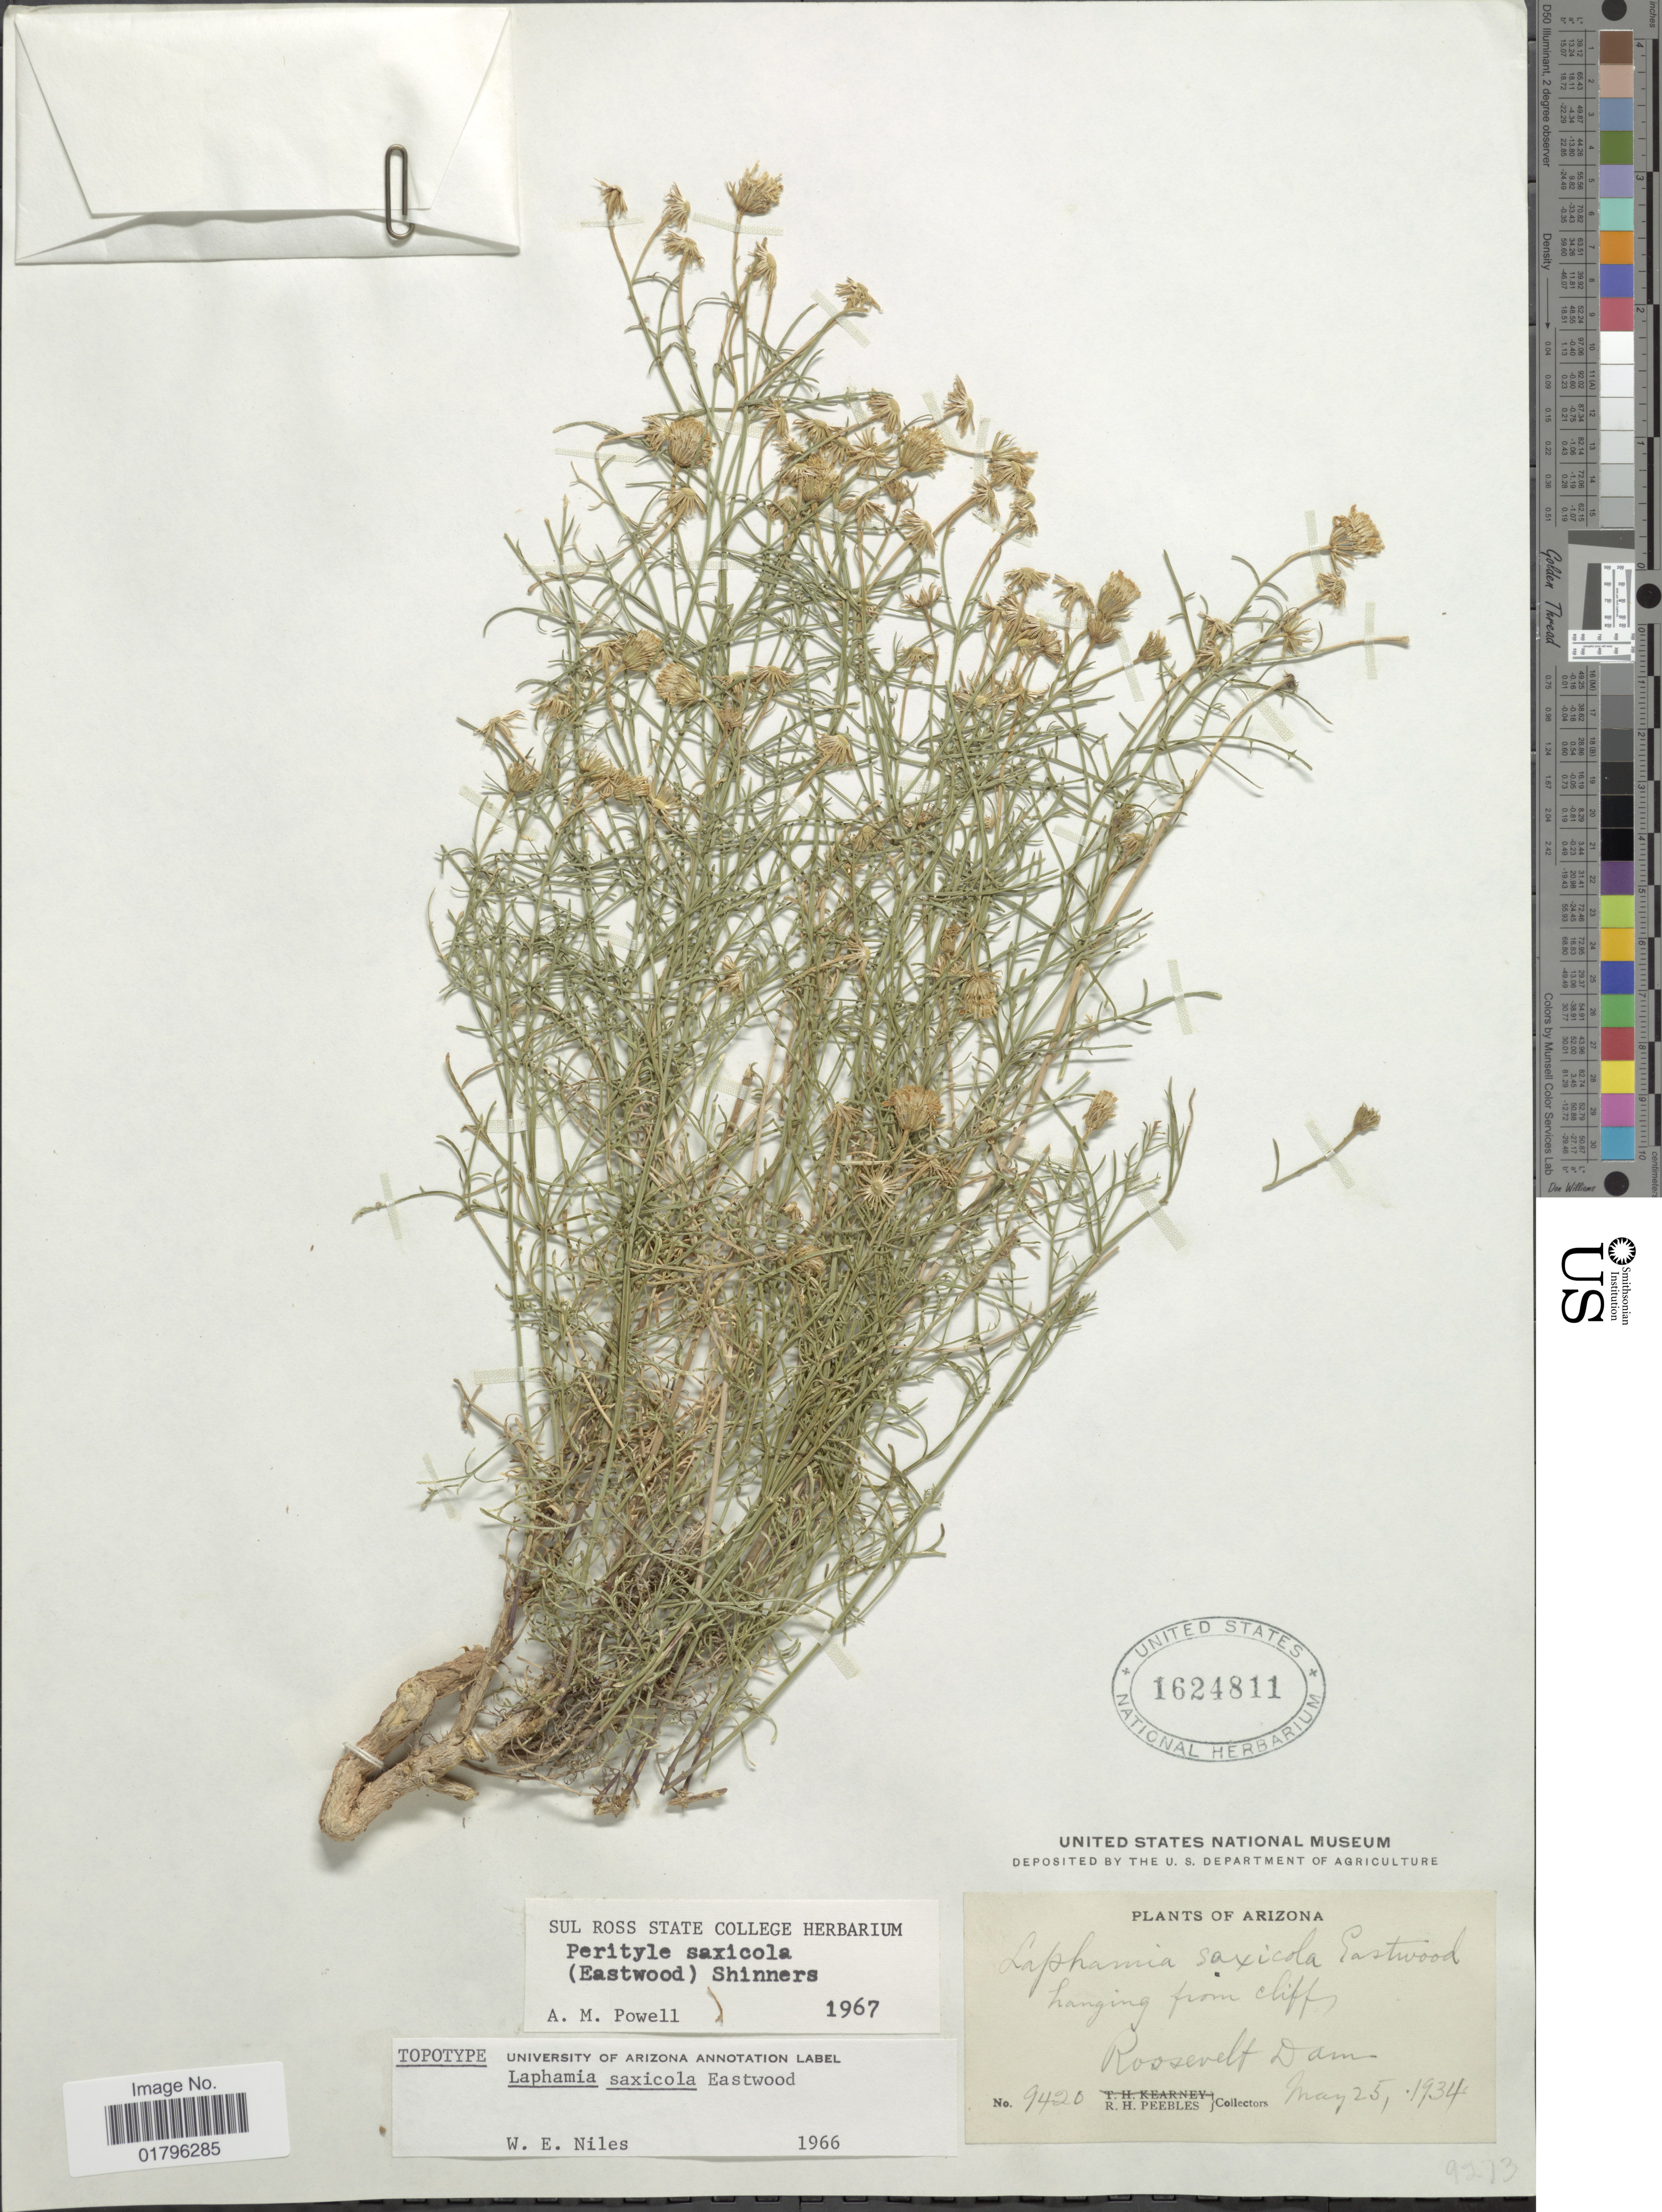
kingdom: Plantae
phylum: Tracheophyta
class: Magnoliopsida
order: Asterales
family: Asteraceae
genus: Perityle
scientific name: Perityle saxicola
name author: (Eastw.) Shinners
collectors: R. H. Peebles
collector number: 9420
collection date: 1934-05-25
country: United States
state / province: Arizona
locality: Roosevelt Dam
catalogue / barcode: US 1624811